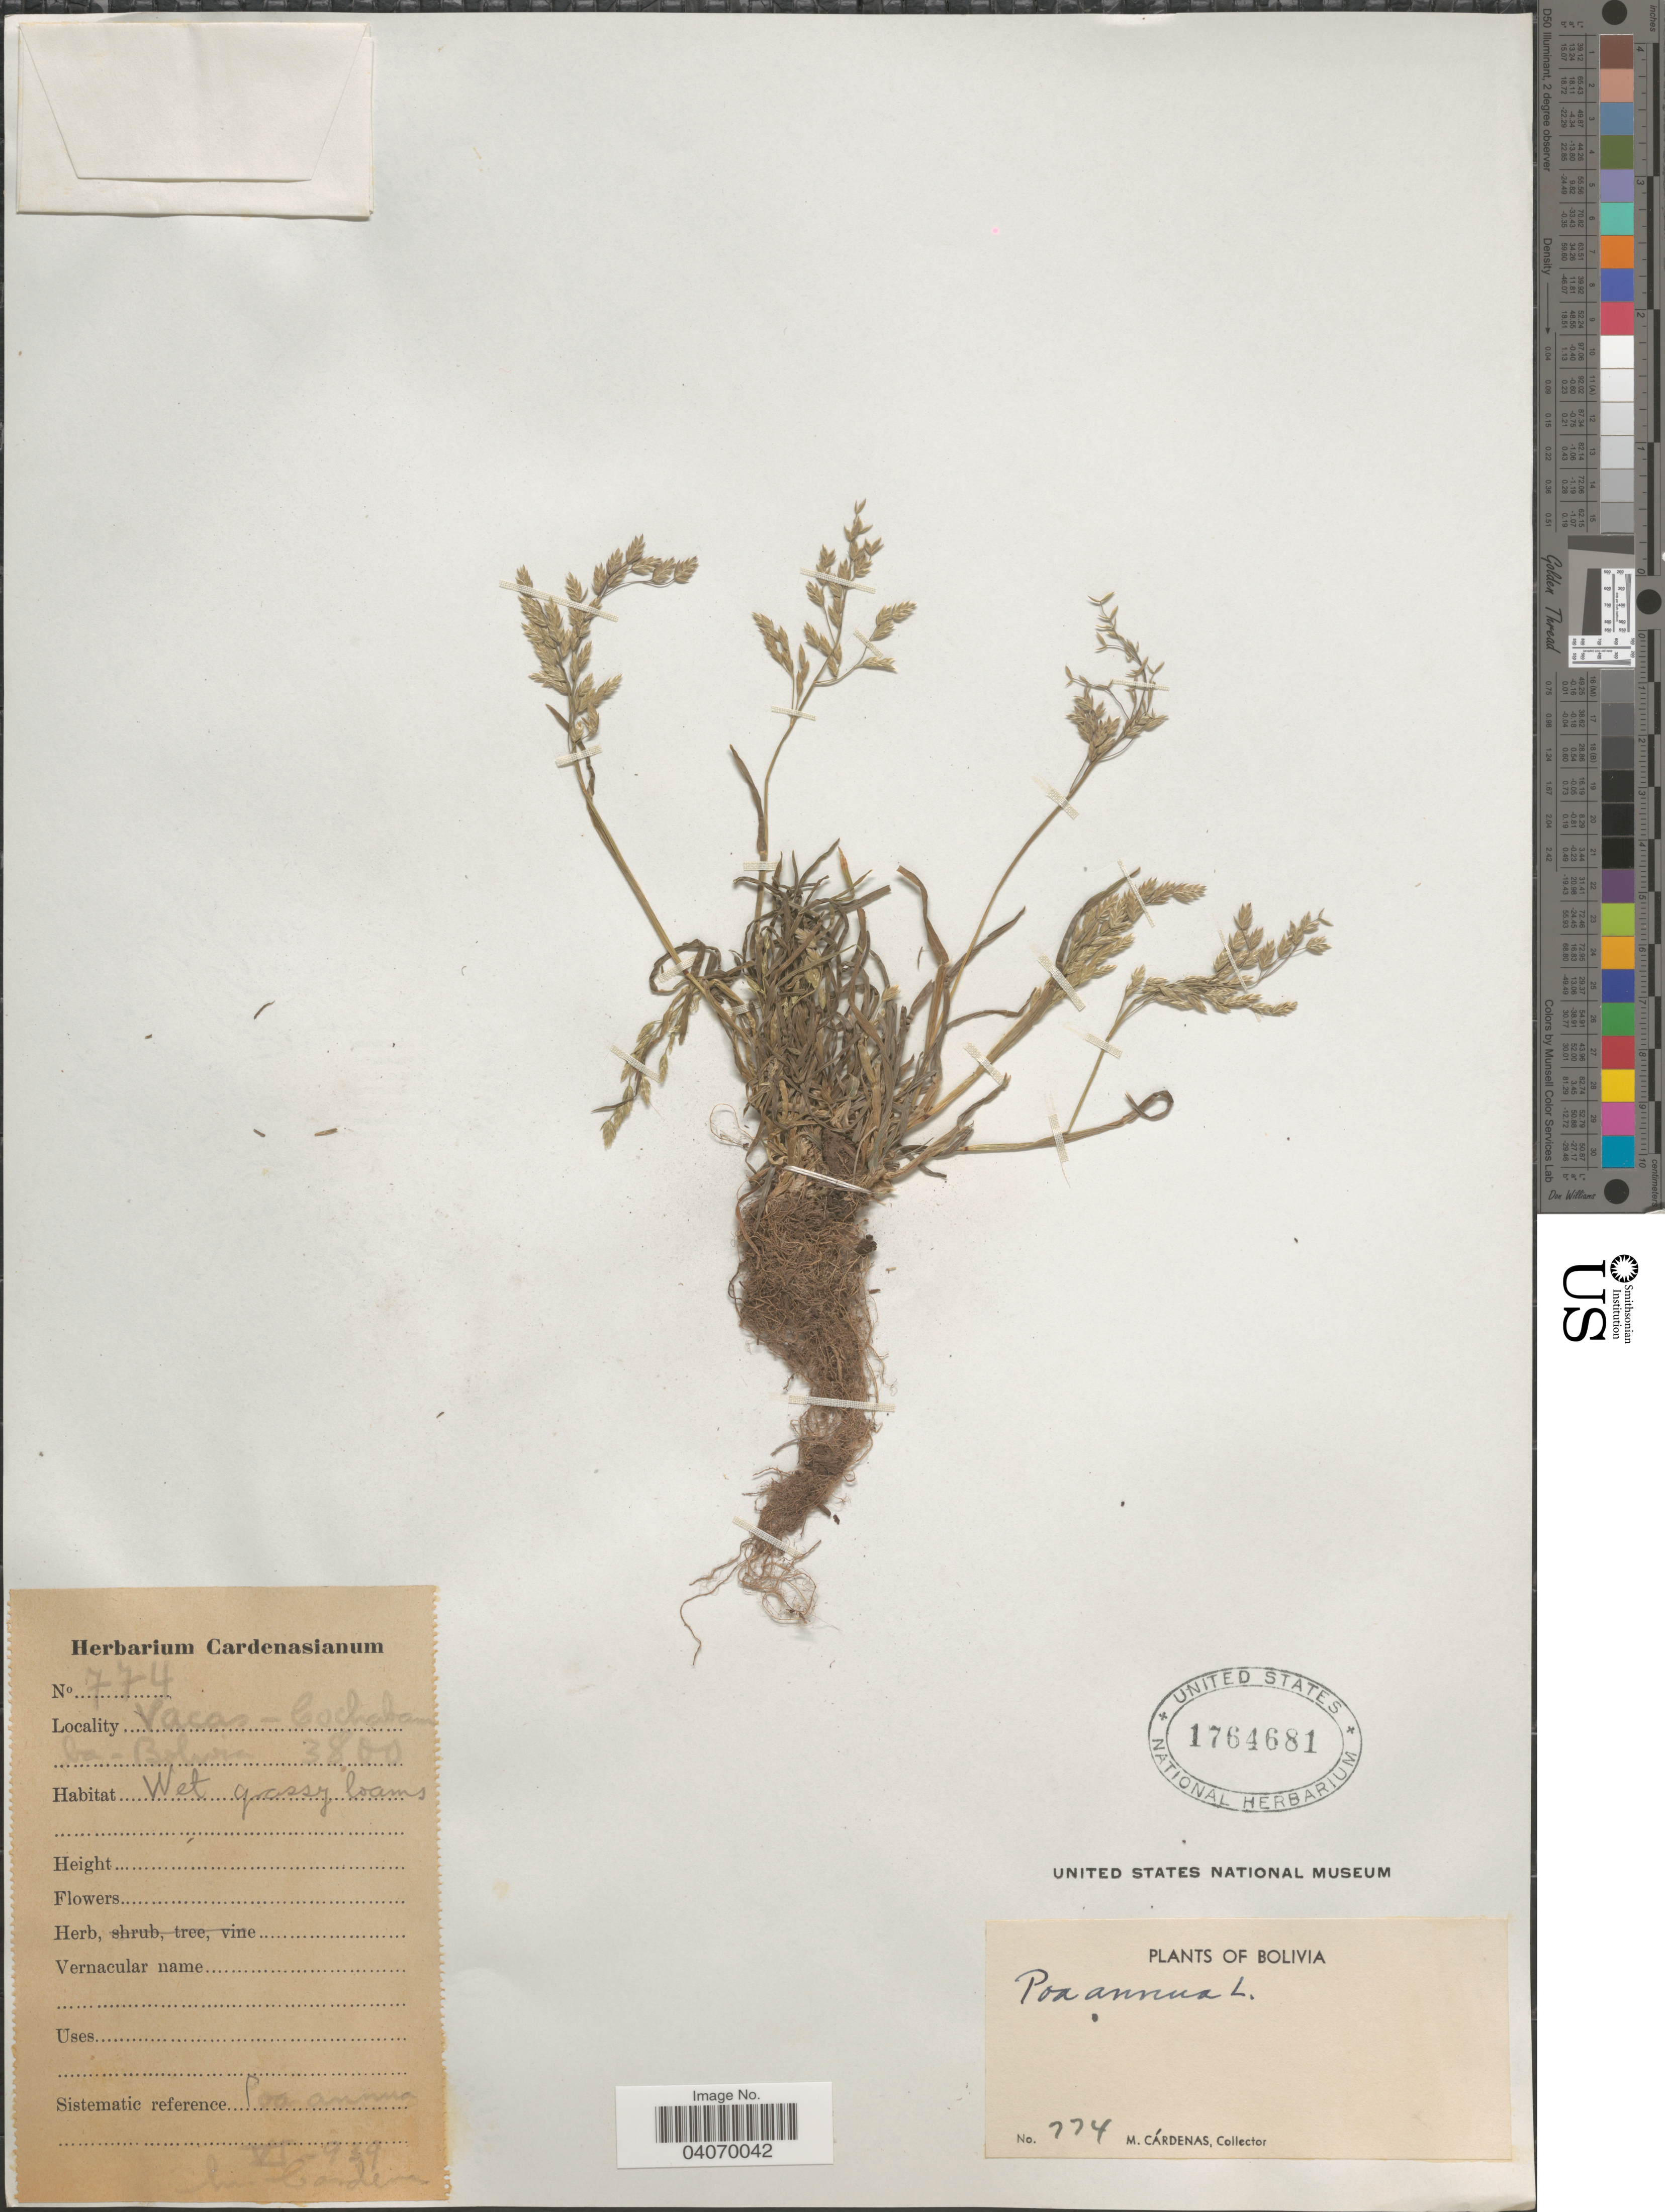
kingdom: Plantae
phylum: Tracheophyta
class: Liliopsida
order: Poales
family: Poaceae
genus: Poa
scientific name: Poa annua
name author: L.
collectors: M. Cárdenas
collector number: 774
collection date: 1939-06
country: Bolivia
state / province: Cochabamba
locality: Vacas.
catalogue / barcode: US 1764681